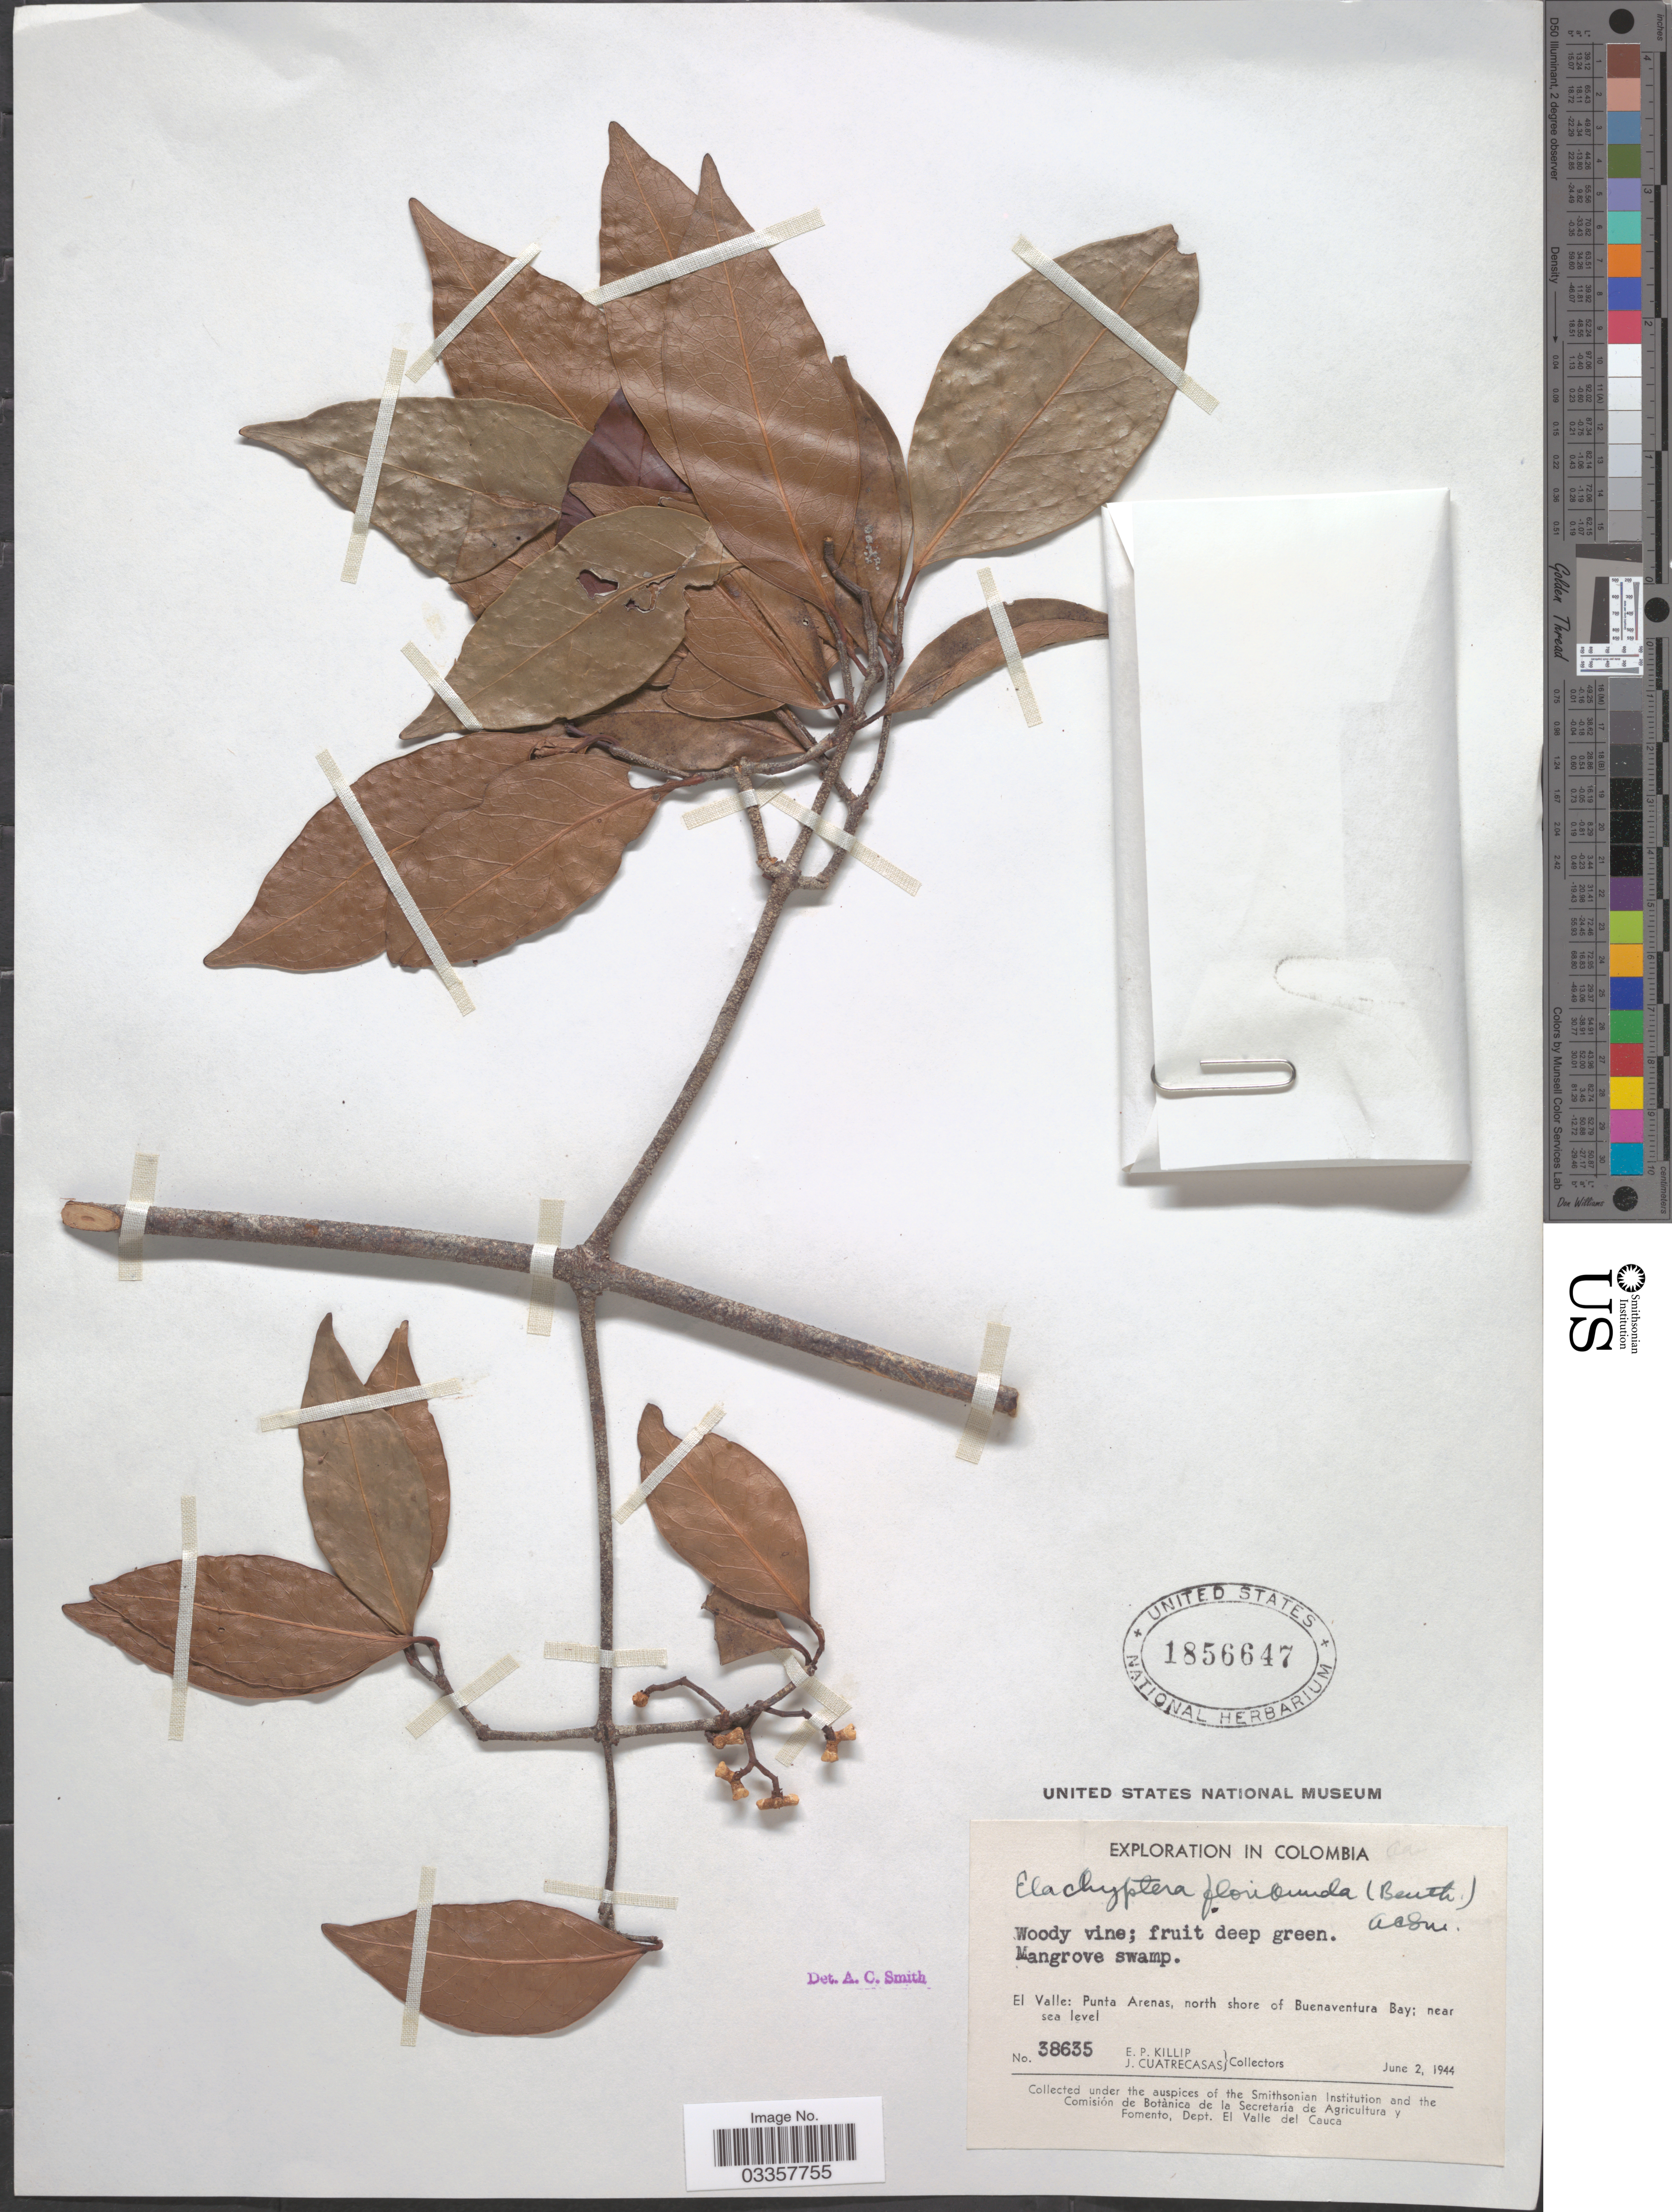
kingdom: Plantae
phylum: Tracheophyta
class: Magnoliopsida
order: Celastrales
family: Celastraceae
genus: Elachyptera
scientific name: Elachyptera floribunda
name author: (Benth.) A.C. Sm.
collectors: E. P. Killip & J. Cuatrecasas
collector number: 38635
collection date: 1944-06-02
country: Colombia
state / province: Valle del Cauca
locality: El Valle: Punta Arenas, north shore of Buenaventura Bay.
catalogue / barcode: US 1856647